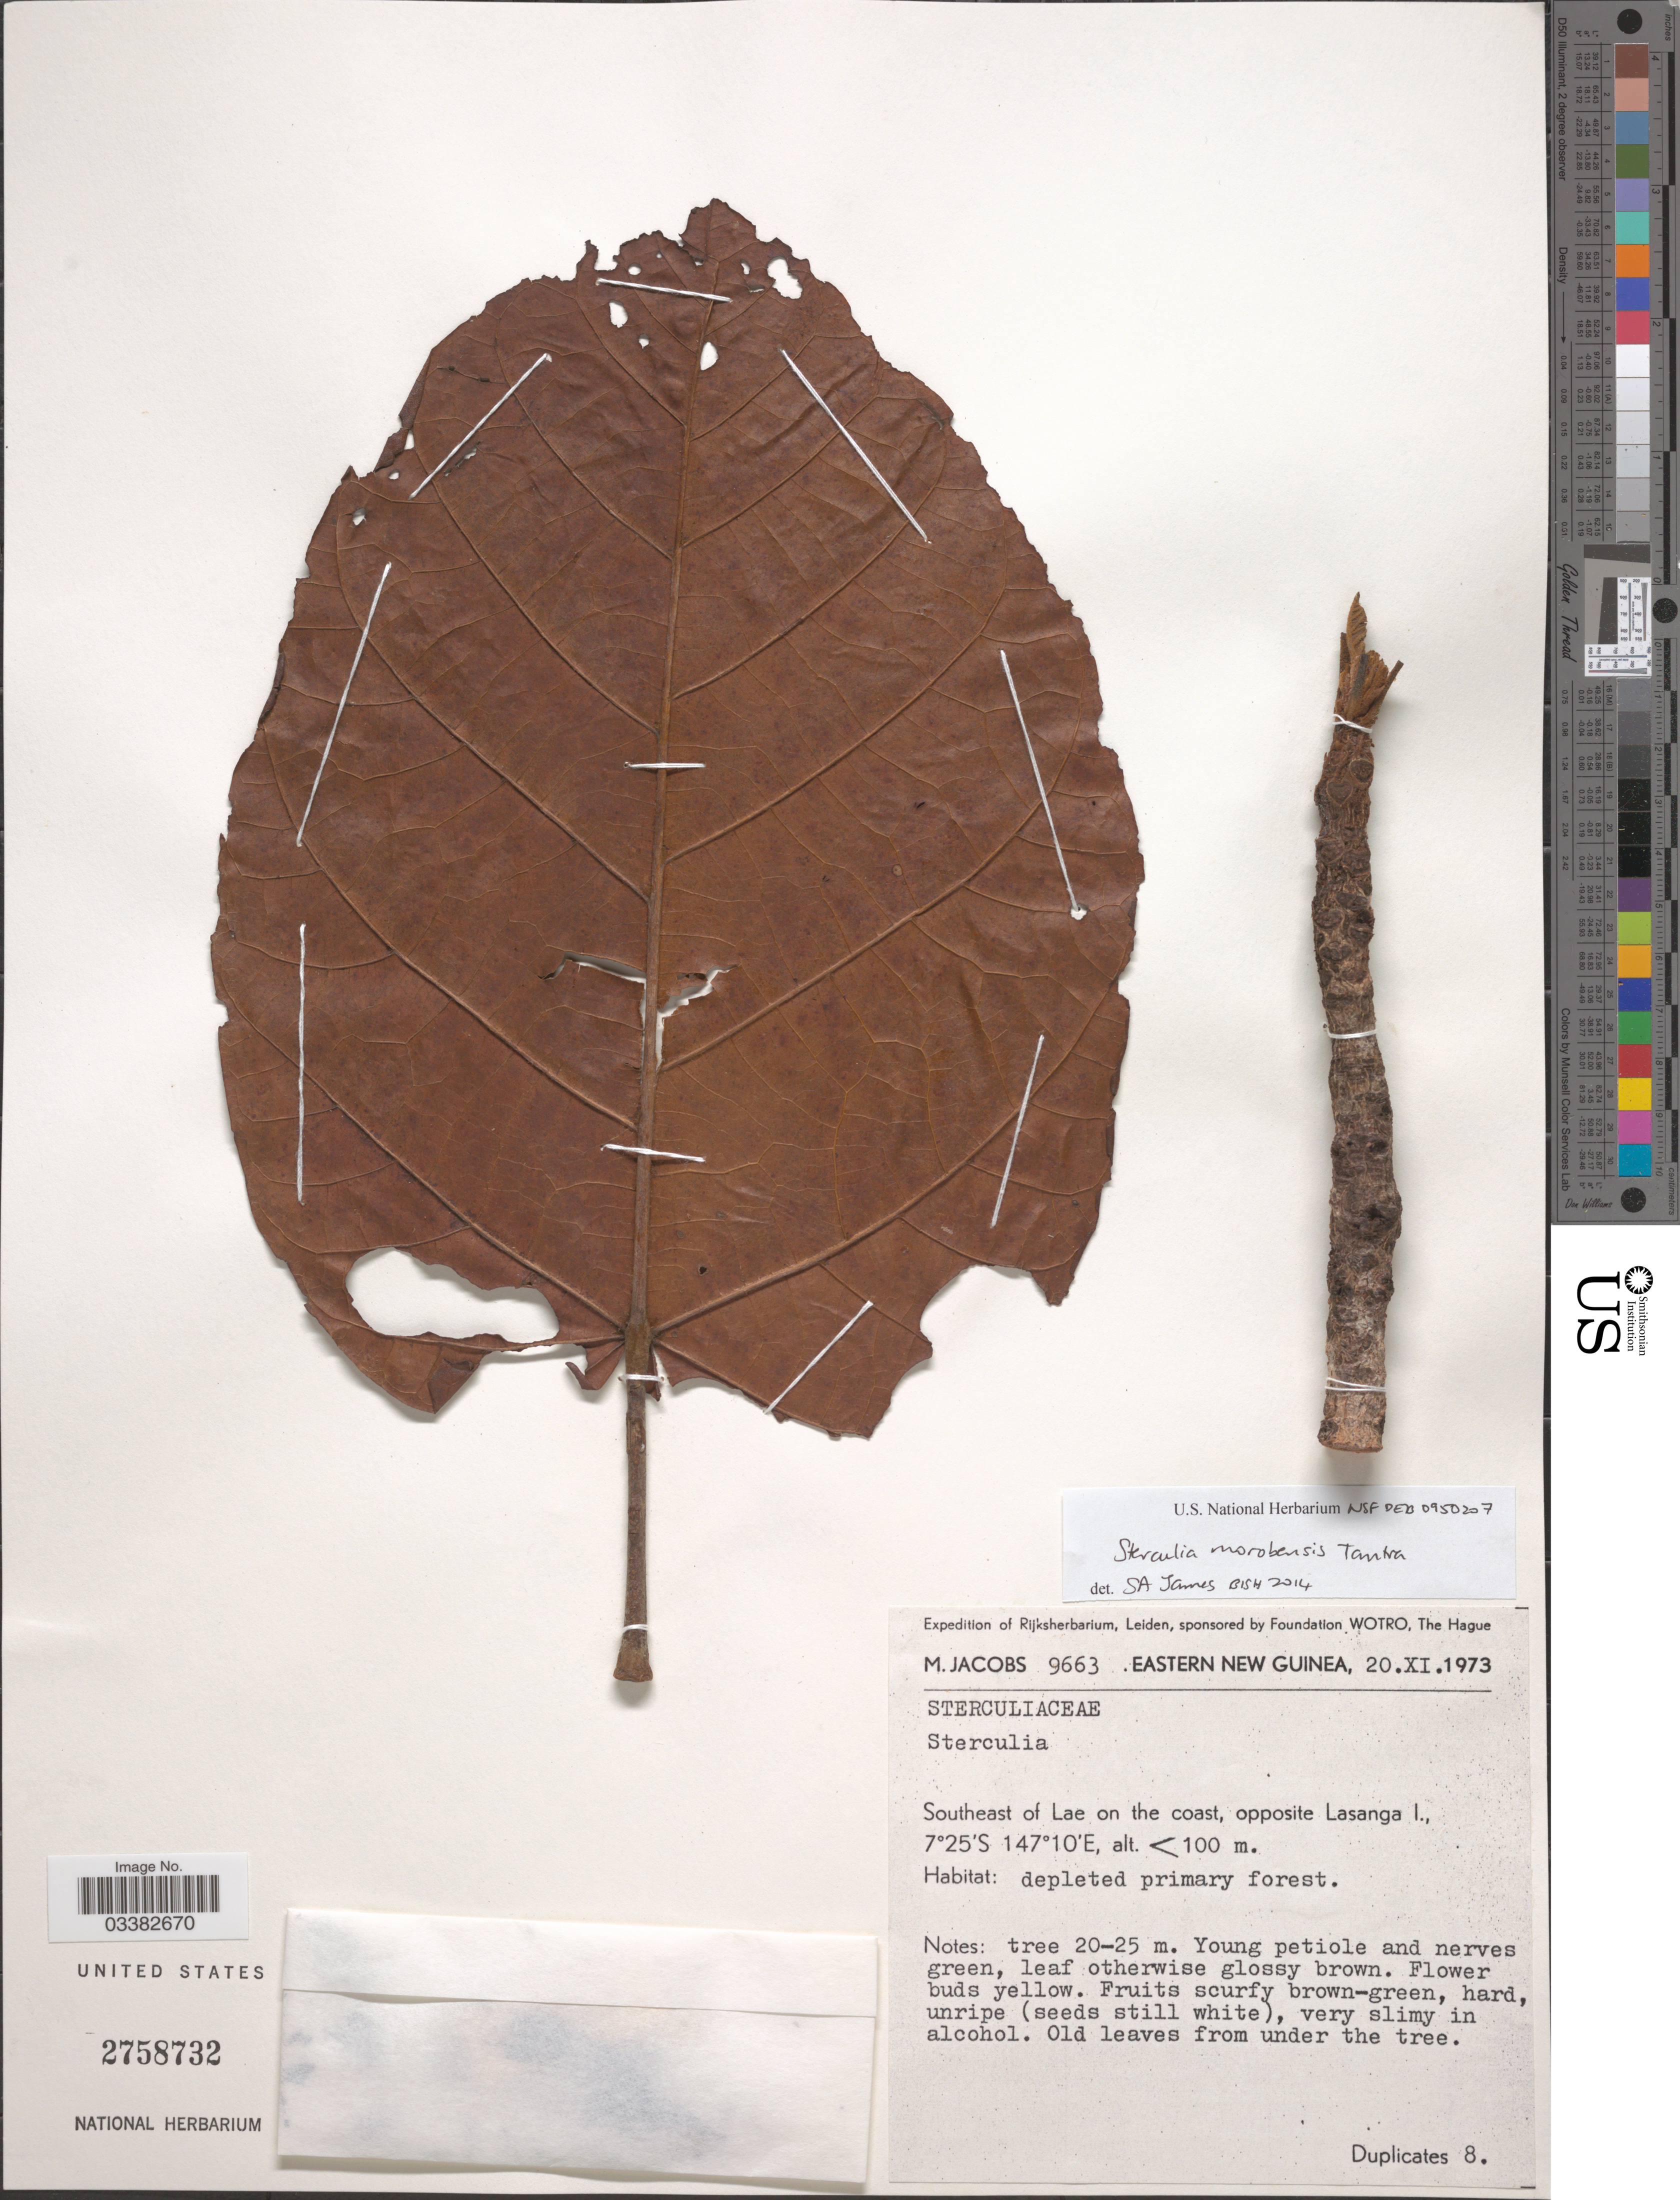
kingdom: Plantae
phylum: Tracheophyta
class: Magnoliopsida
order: Malvales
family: Malvaceae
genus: Sterculia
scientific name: Sterculia morobeensis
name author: Tantra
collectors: M. Jacobs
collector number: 9663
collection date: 1973-11-20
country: Papua New Guinea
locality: Eastern New Guinea. Southeast of Lae on the coast, opposite Lasanga I.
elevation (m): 100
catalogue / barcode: US 2758732